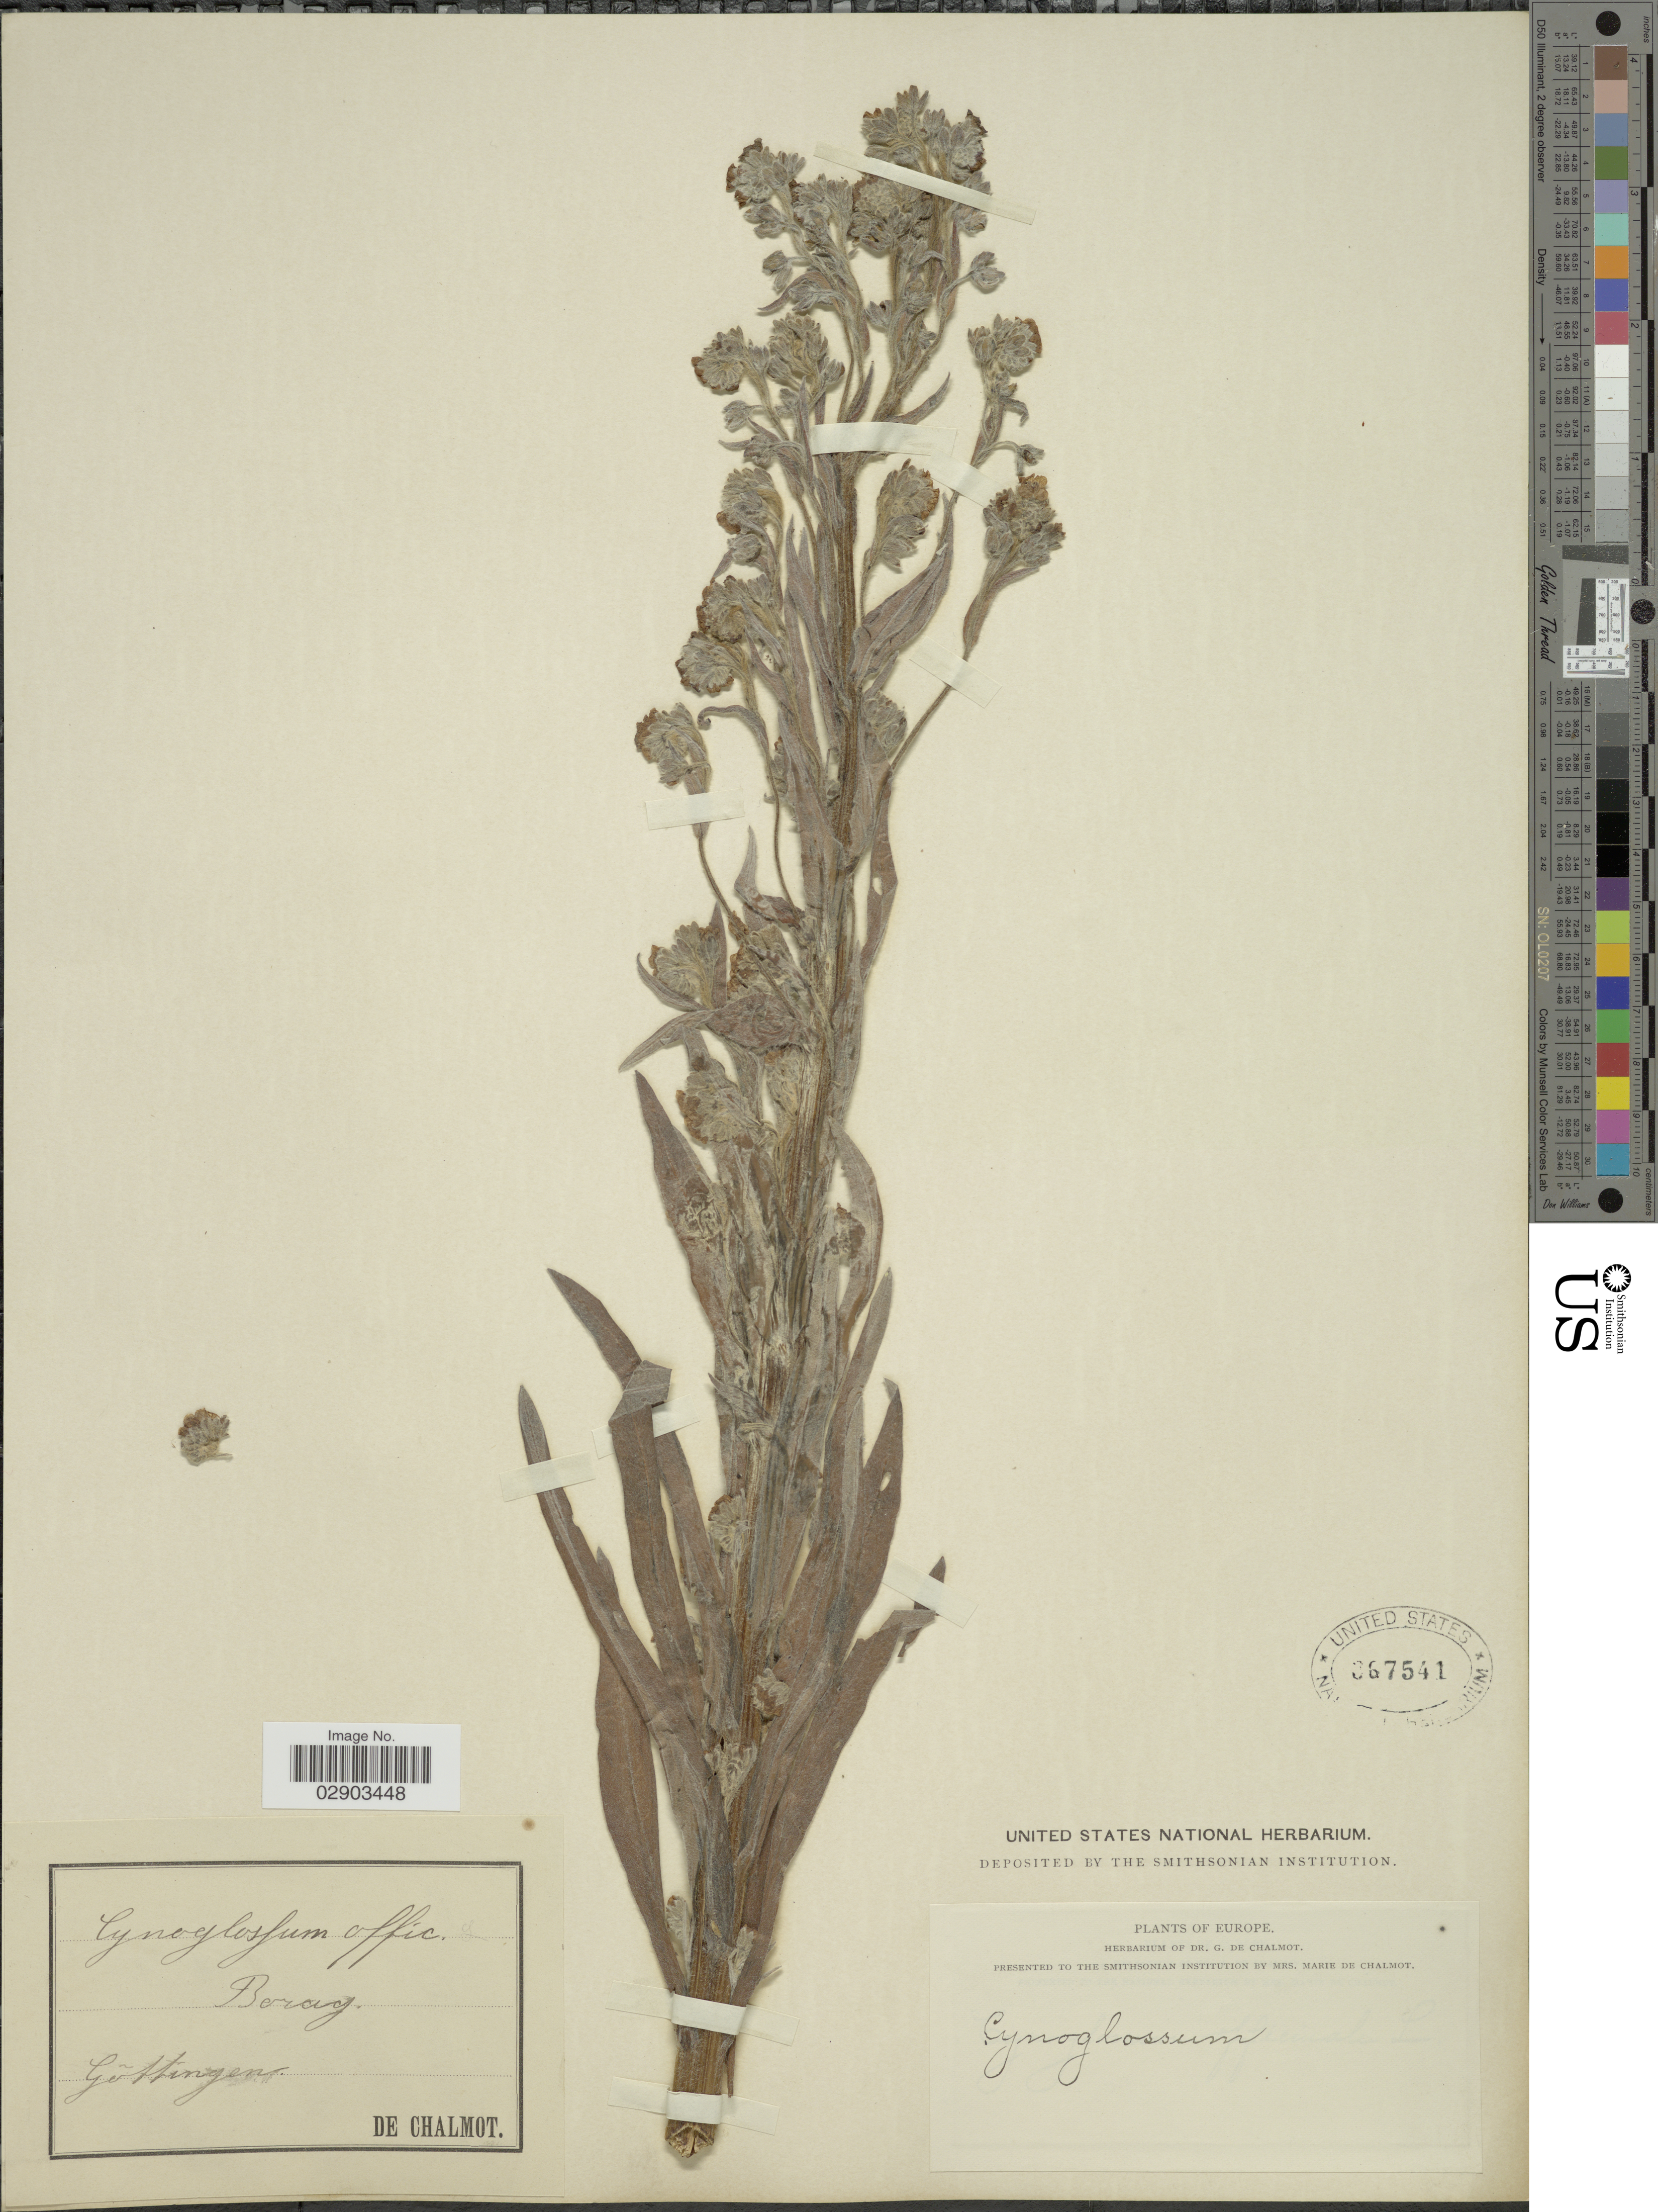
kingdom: Plantae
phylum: Tracheophyta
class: Magnoliopsida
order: Boraginales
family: Boraginaceae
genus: Cynoglossum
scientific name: Cynoglossum officinale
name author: L.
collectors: G. de Chalmot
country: Germany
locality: Europe. Göttingen.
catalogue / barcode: US 367541